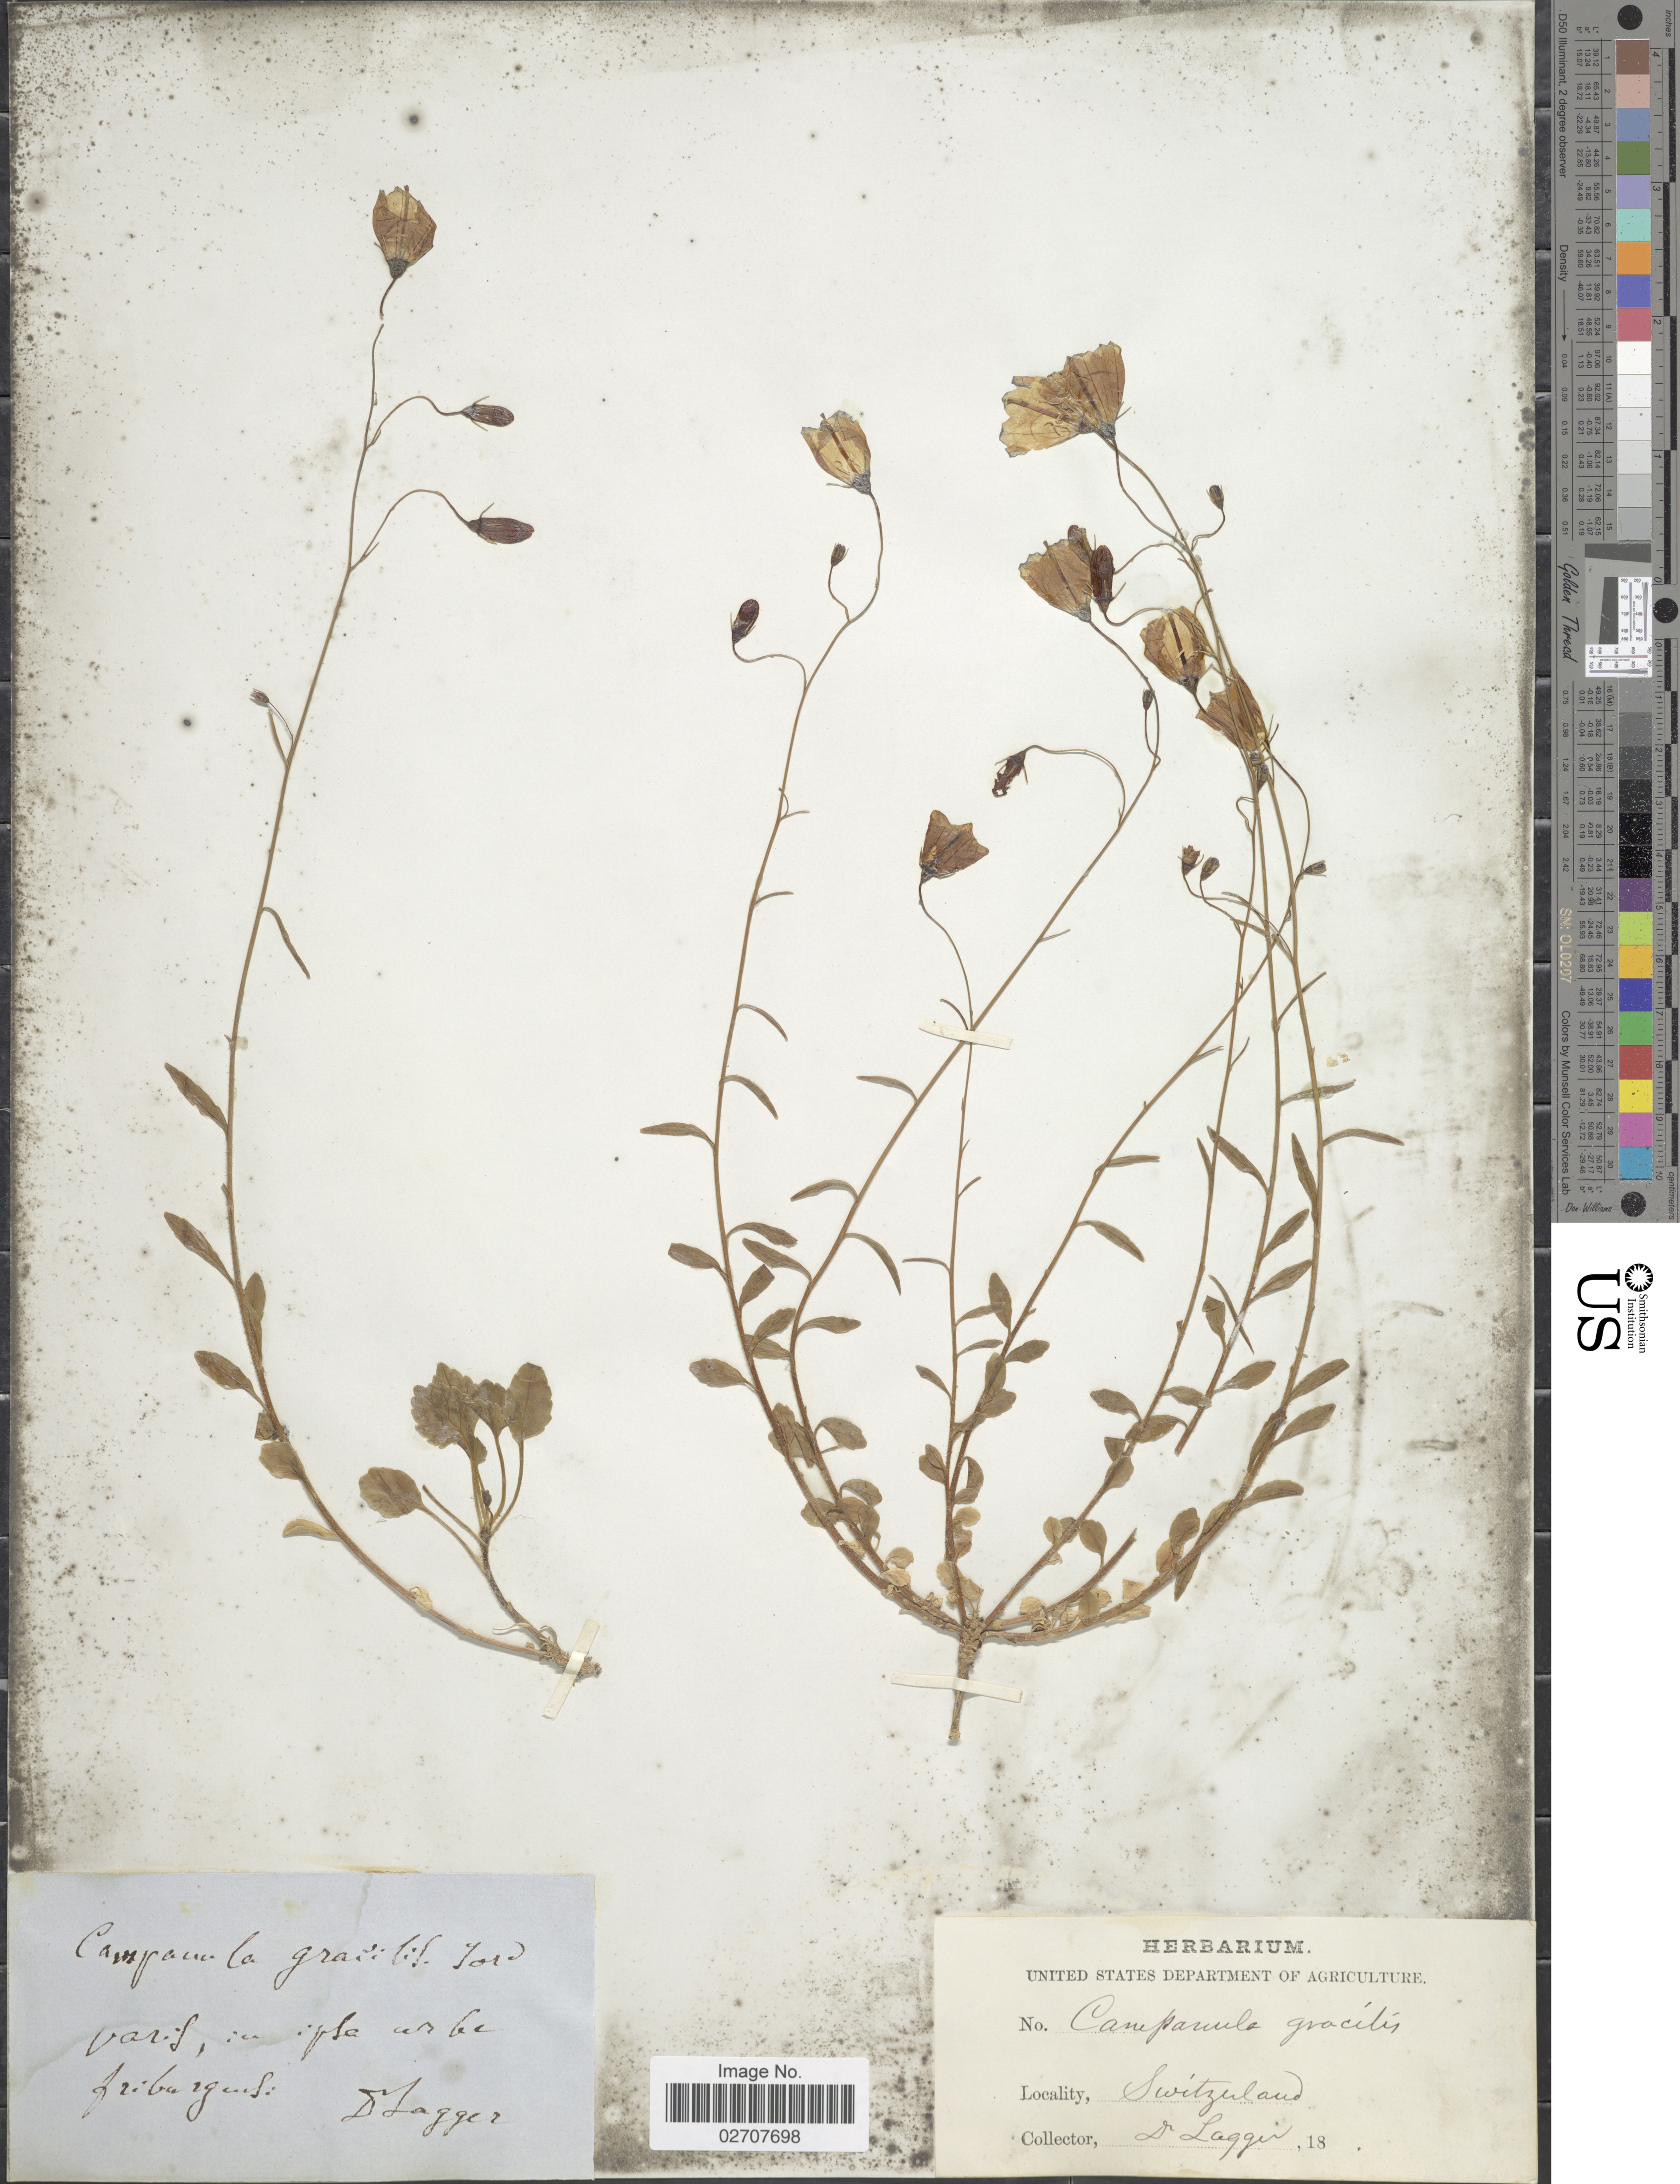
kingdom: Plantae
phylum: Tracheophyta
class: Magnoliopsida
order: Asterales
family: Campanulaceae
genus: Campanula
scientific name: Campanula gracilis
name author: G. Forst.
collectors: F. J. Lagger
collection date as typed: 18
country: Switzerland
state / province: Fribourg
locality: Varis in ipta urbe Frioburgen